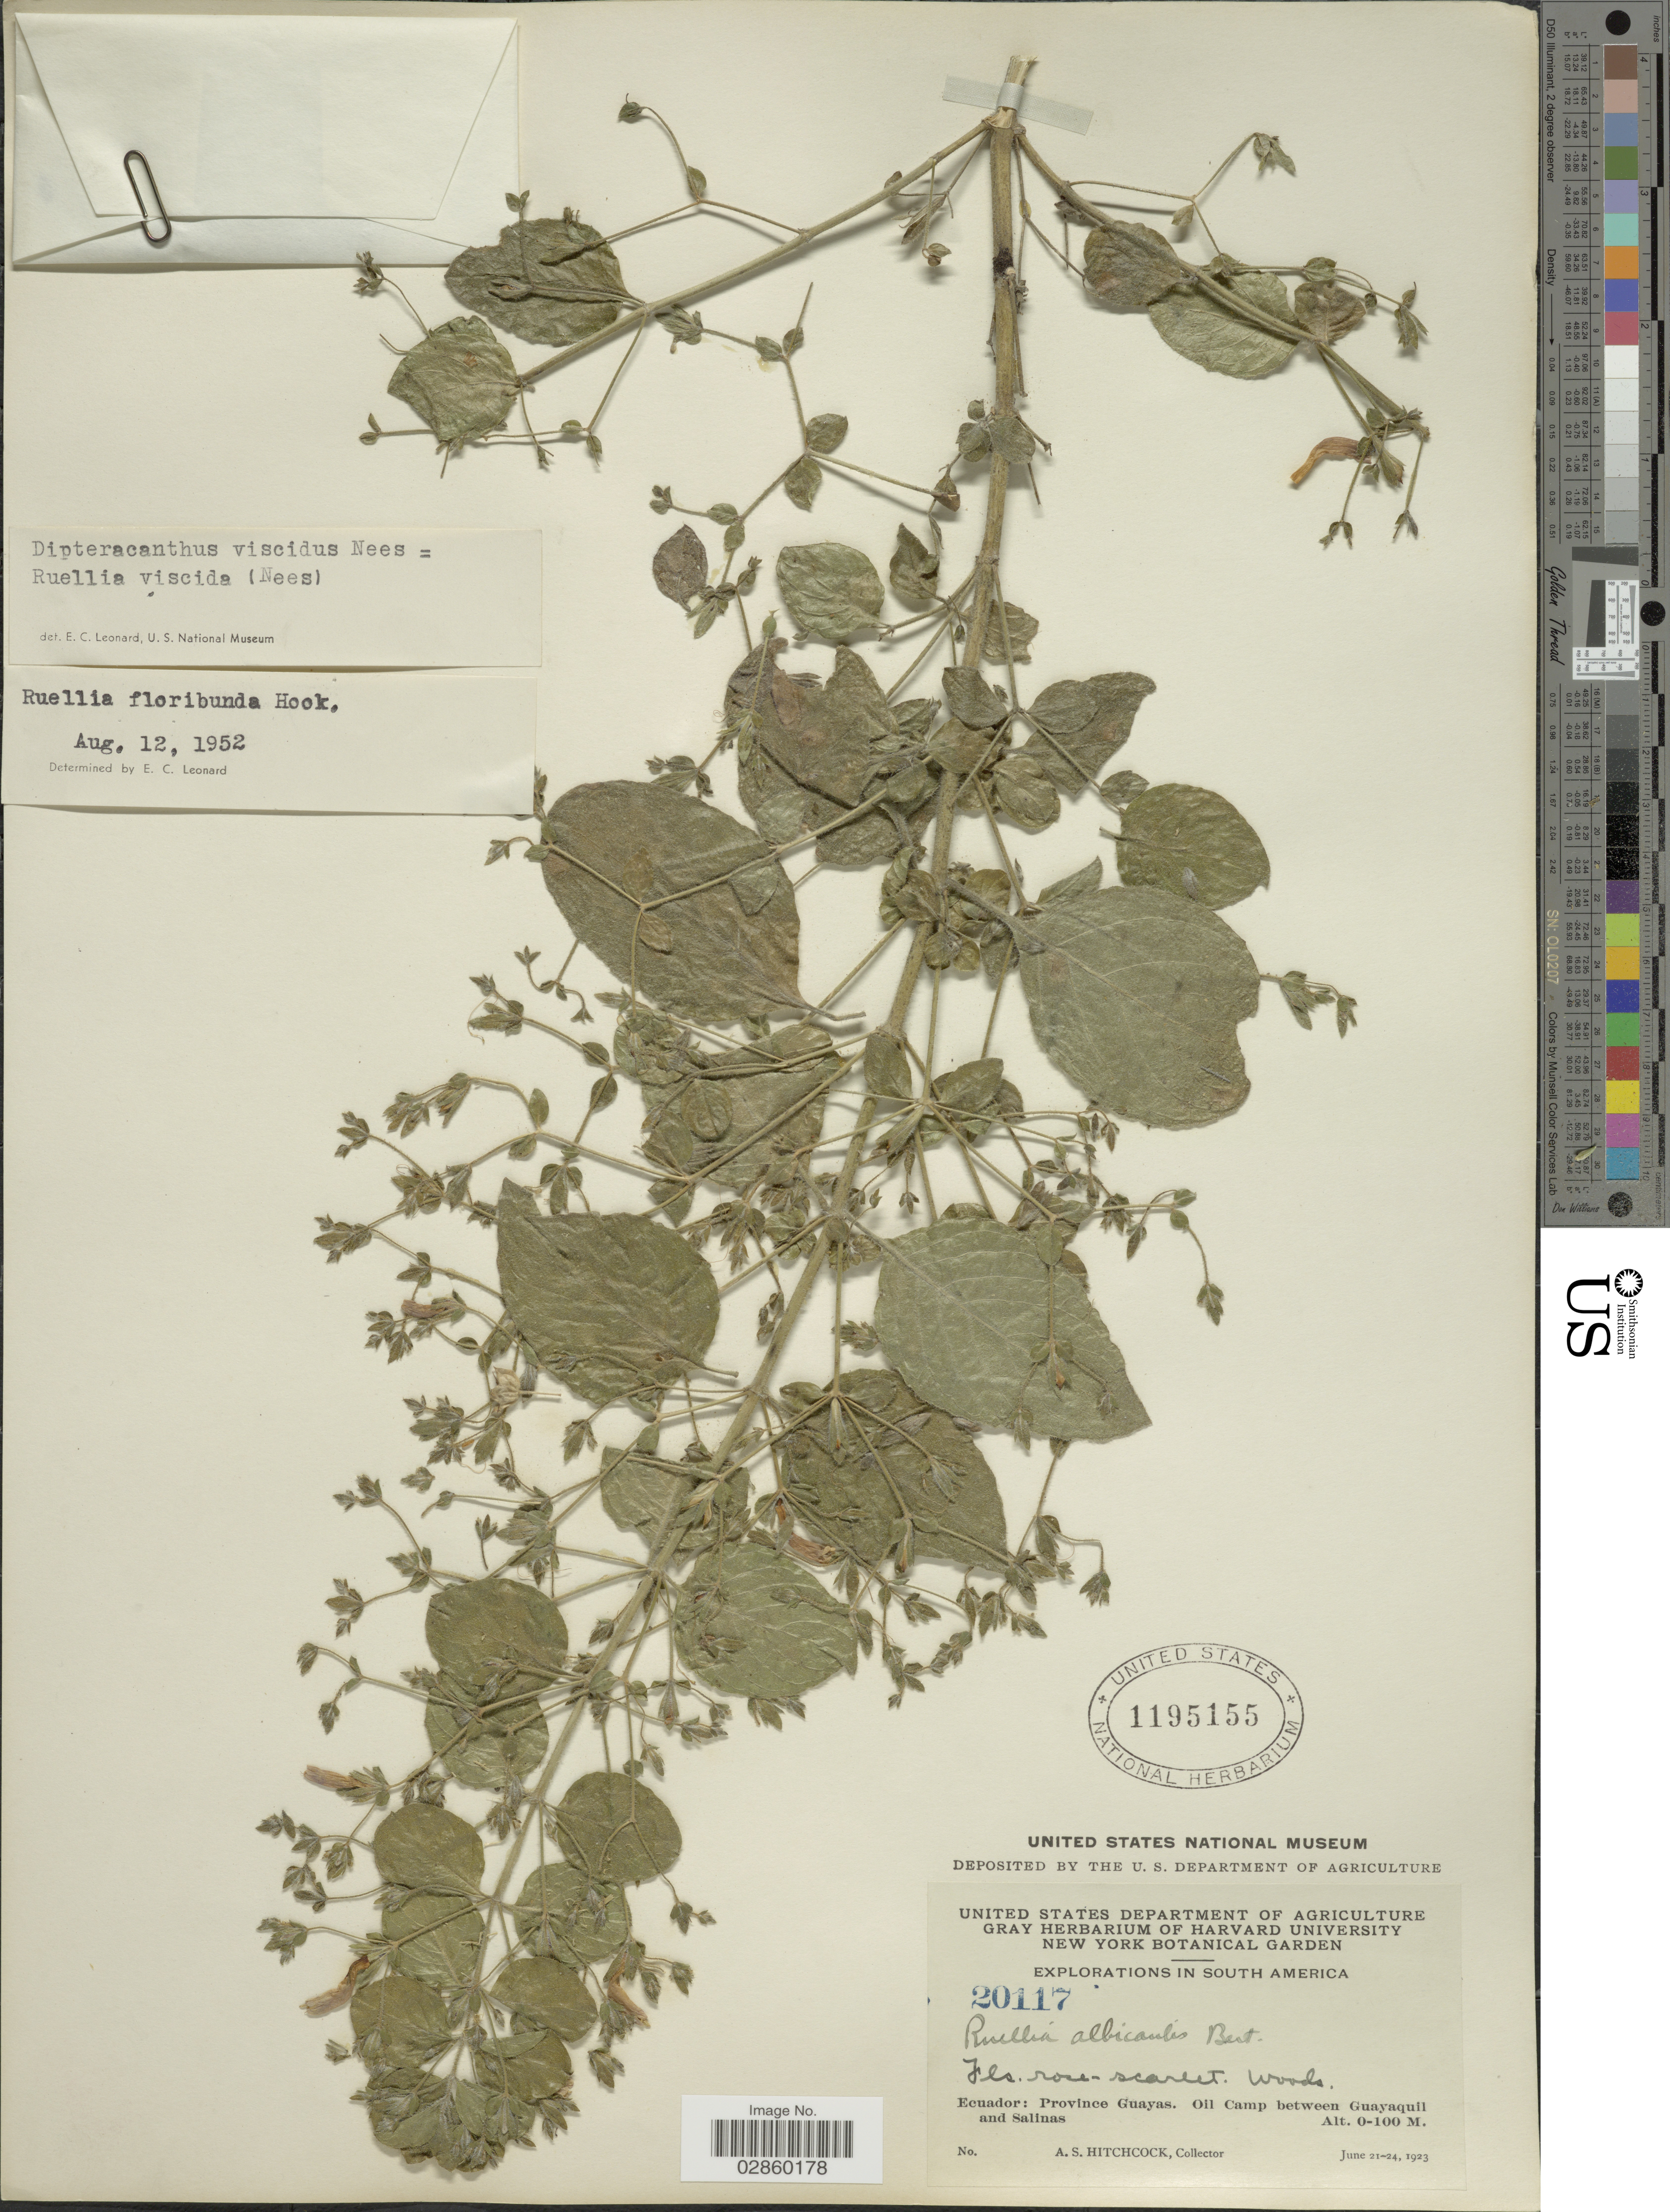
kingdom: Plantae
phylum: Tracheophyta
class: Magnoliopsida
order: Lamiales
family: Acanthaceae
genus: Ruellia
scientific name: Ruellia floribunda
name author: Hook.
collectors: A. S. Hitchcock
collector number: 20117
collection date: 1923-06-21/1923-06-24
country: Ecuador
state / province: Guayas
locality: Oil Camp between Guayaquil and Salinas.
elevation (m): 0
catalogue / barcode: US 1195155